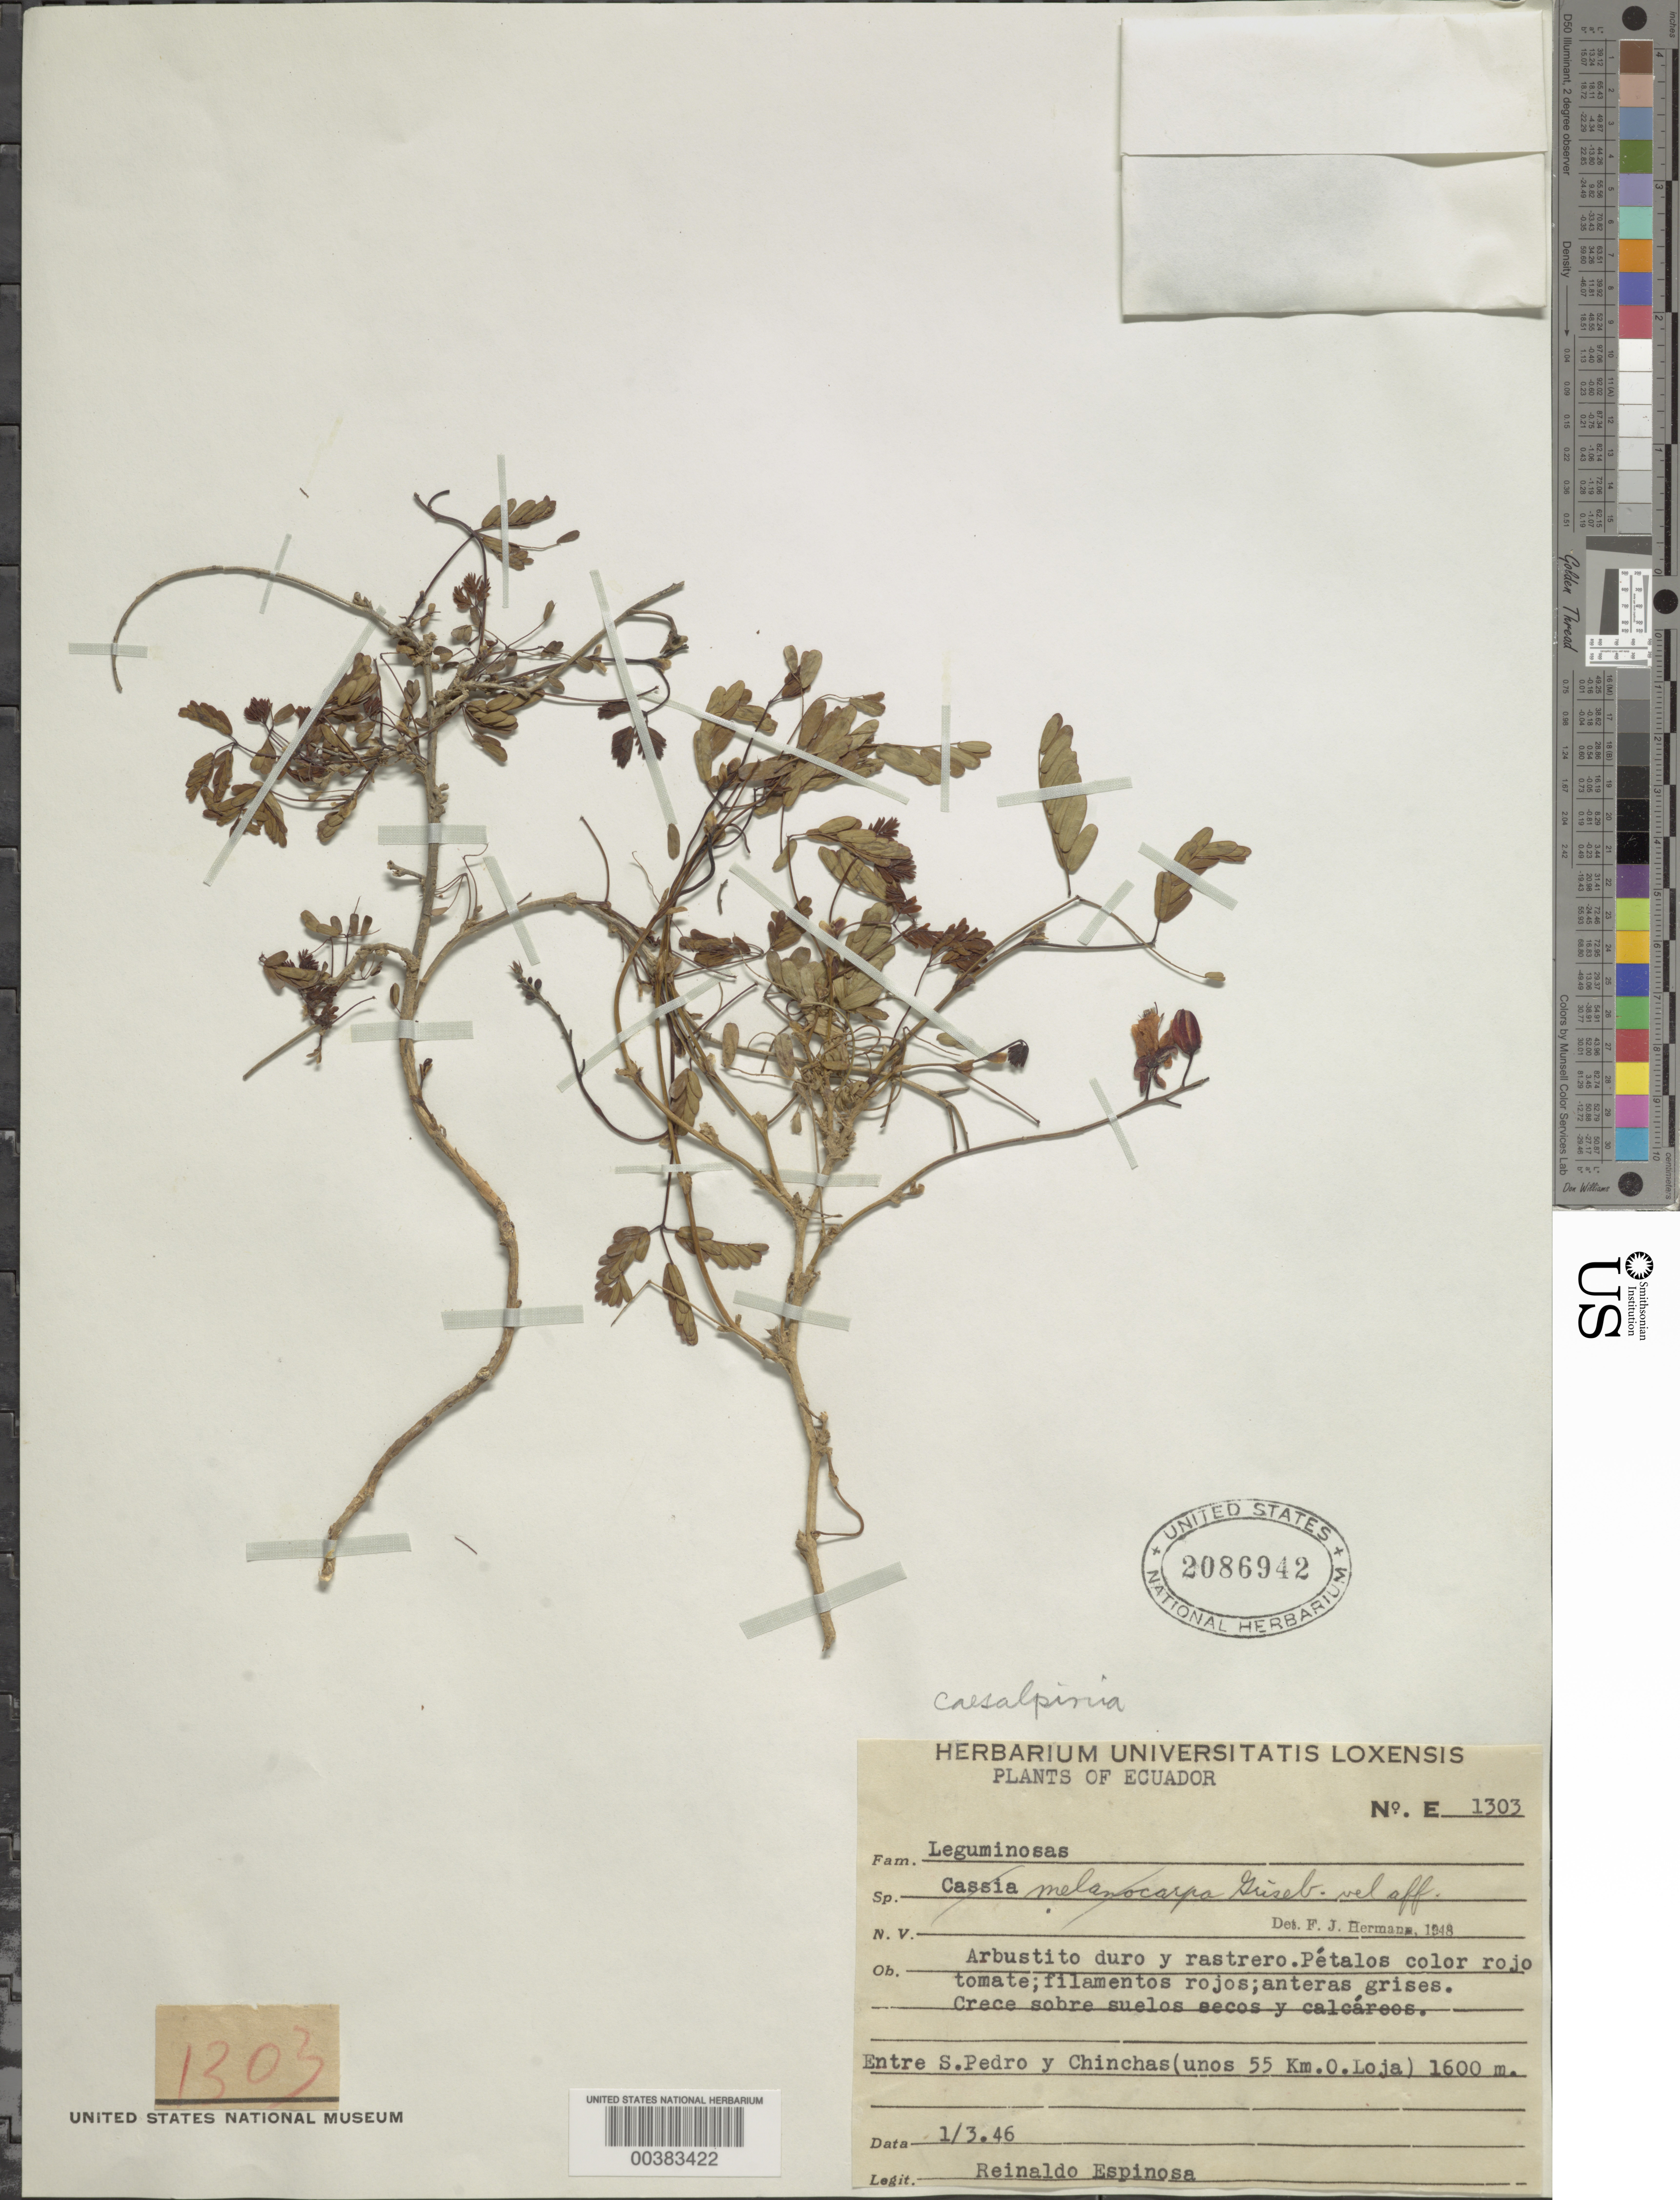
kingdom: Plantae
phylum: Tracheophyta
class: Magnoliopsida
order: Fabales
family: Fabaceae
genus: Caesalpinia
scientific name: Caesalpinia sp.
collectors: R. Espinosa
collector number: E 1303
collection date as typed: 01 Mar 1946 or 03 Jan 1946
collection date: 1946-01-03 or 1946-03-01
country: Ecuador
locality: Entre s. Pedro y chinchas (unos 55 km 0 Loja)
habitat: Crece sobre suelos secos y calcarcos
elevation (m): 1600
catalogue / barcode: US 2086942